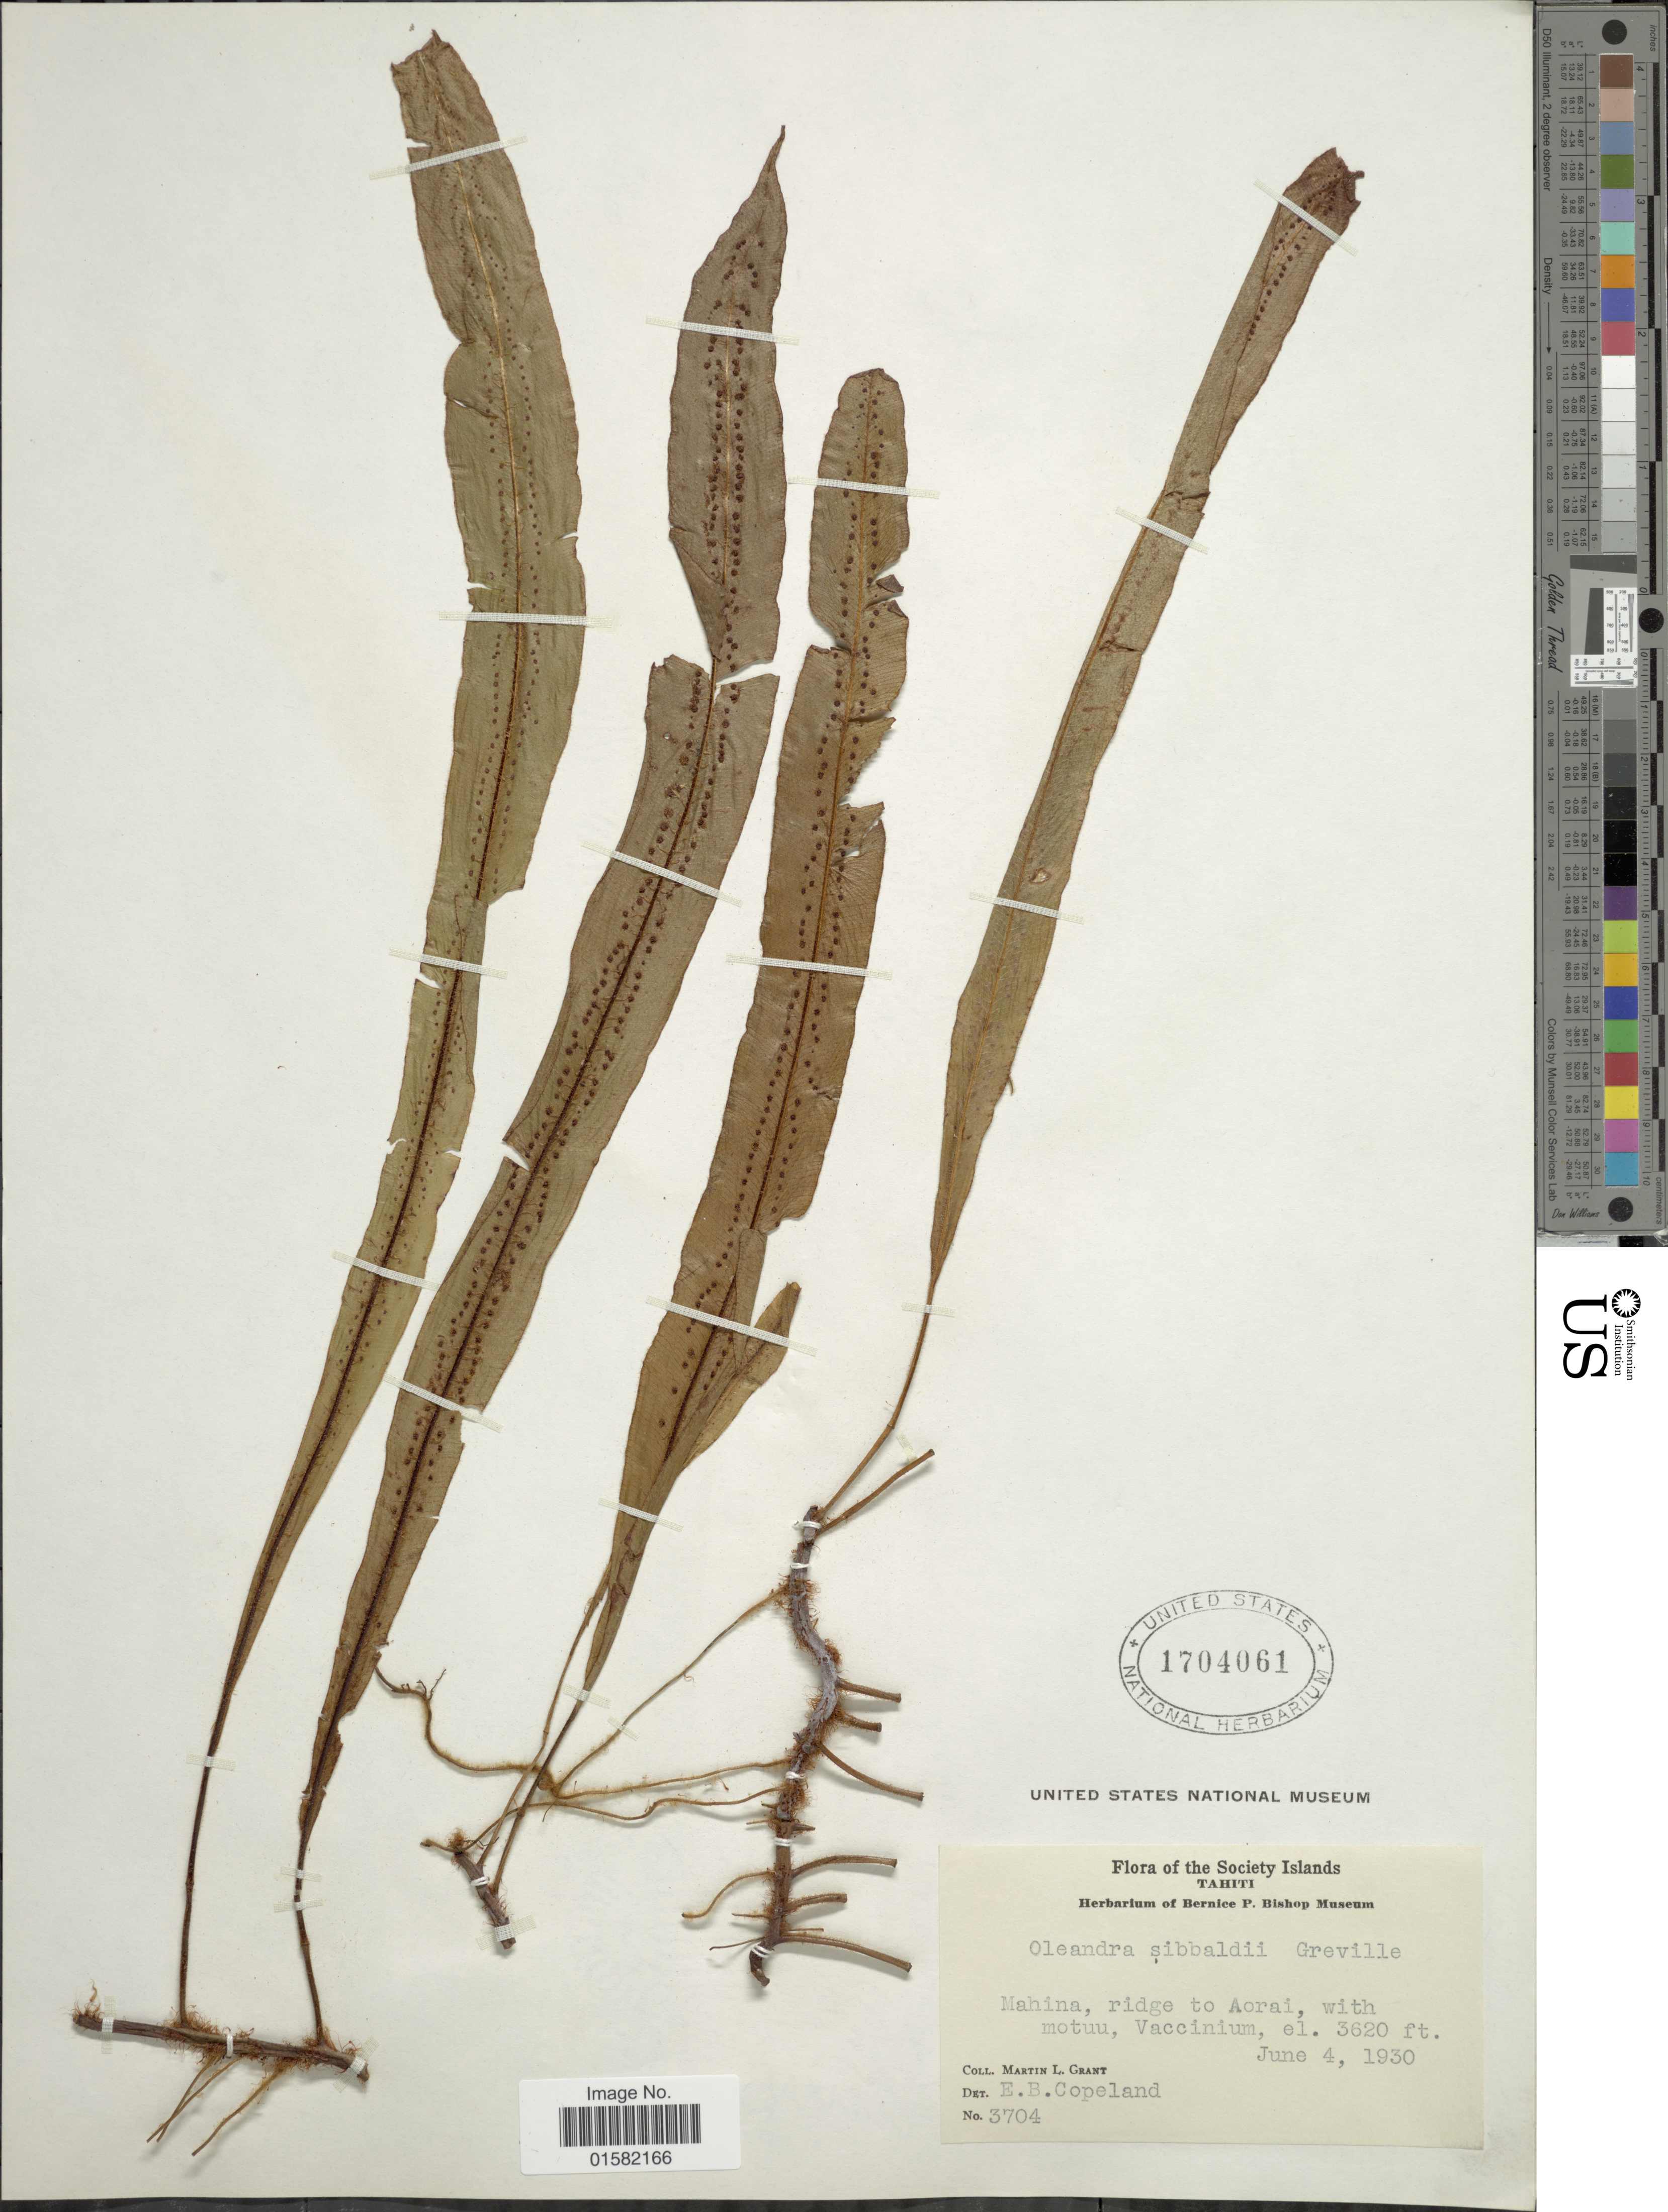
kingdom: Plantae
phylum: Tracheophyta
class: Polypodiopsida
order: Polypodiales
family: Oleandraceae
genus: Oleandra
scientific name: Oleandra sibbaldii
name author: Grev.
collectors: M. L. Grant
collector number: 3704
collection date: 1930-06-04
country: French Polynesia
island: Tahiti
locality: Society Islands, Tahiti, Mahina, ridge to Aorai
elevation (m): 1103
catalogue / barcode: US 1704061